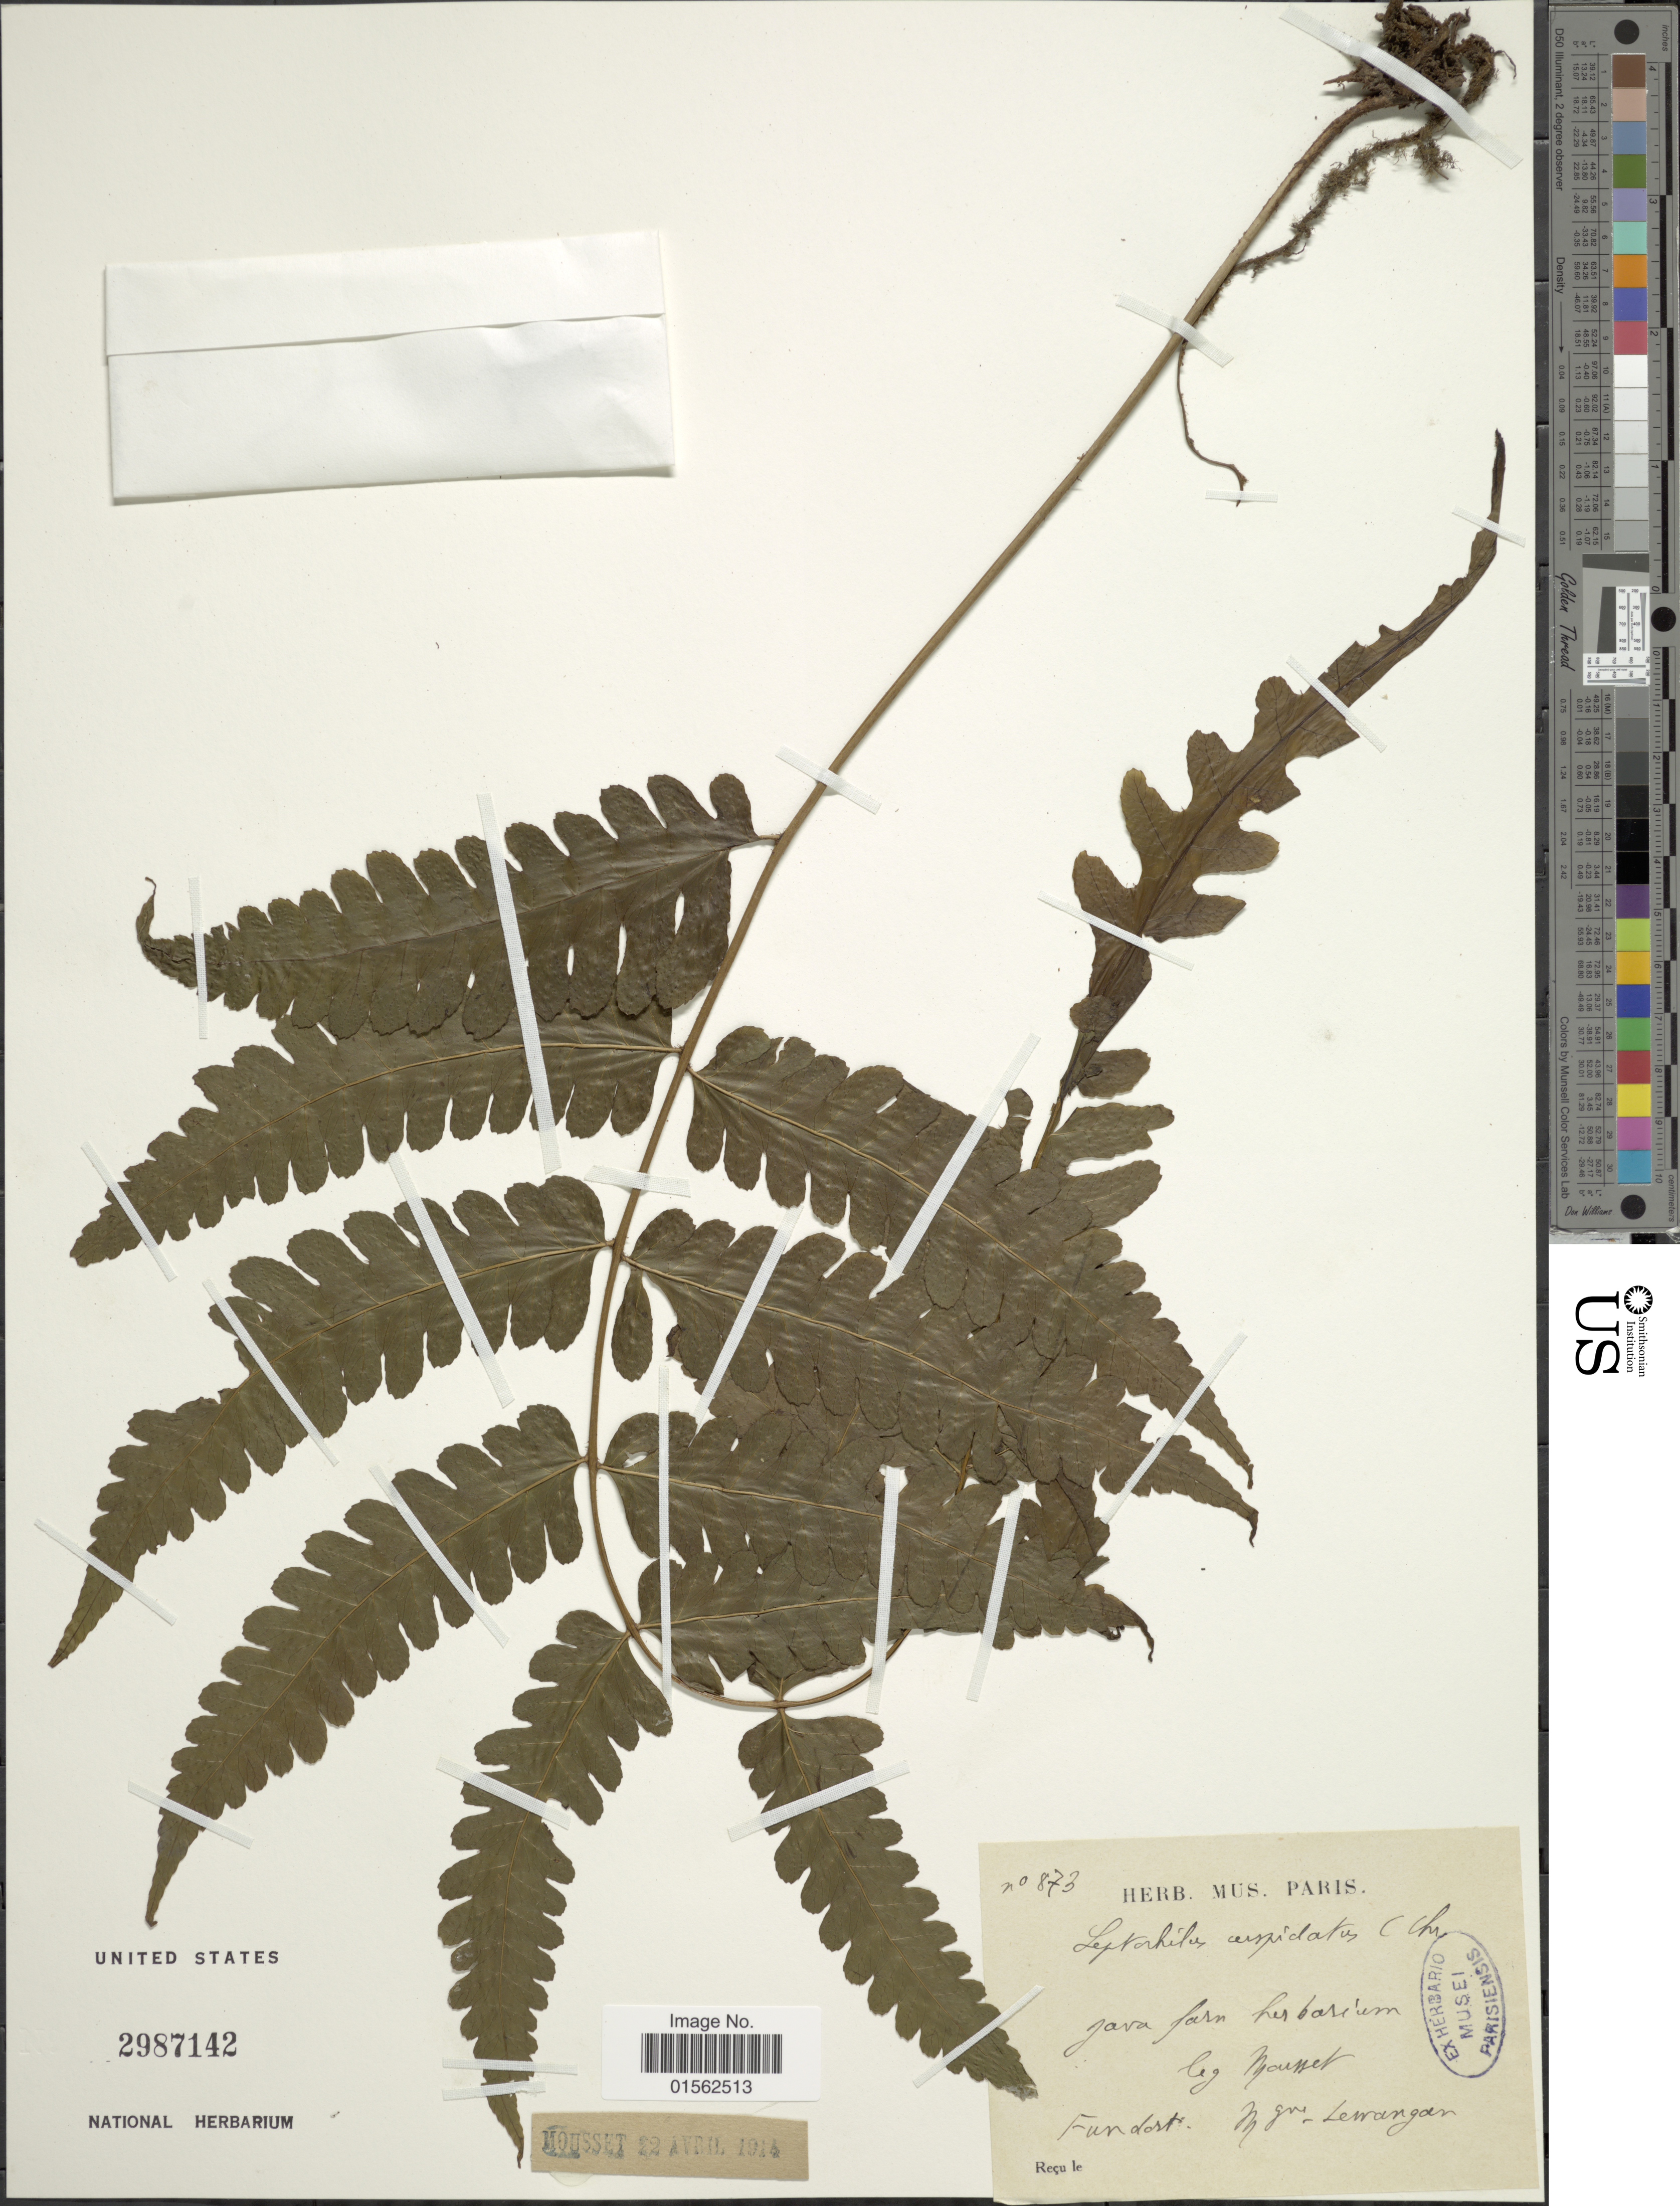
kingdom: Plantae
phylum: Tracheophyta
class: Polypodiopsida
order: Polypodiales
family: Dryopteridaceae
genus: Bolbitis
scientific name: Bolbitis repanda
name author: (Blume) Schott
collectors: Mousset, --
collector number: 873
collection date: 1914-04-22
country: Indonesia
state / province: Java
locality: Mt. Lewangan [interpreted]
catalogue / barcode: US 2987142